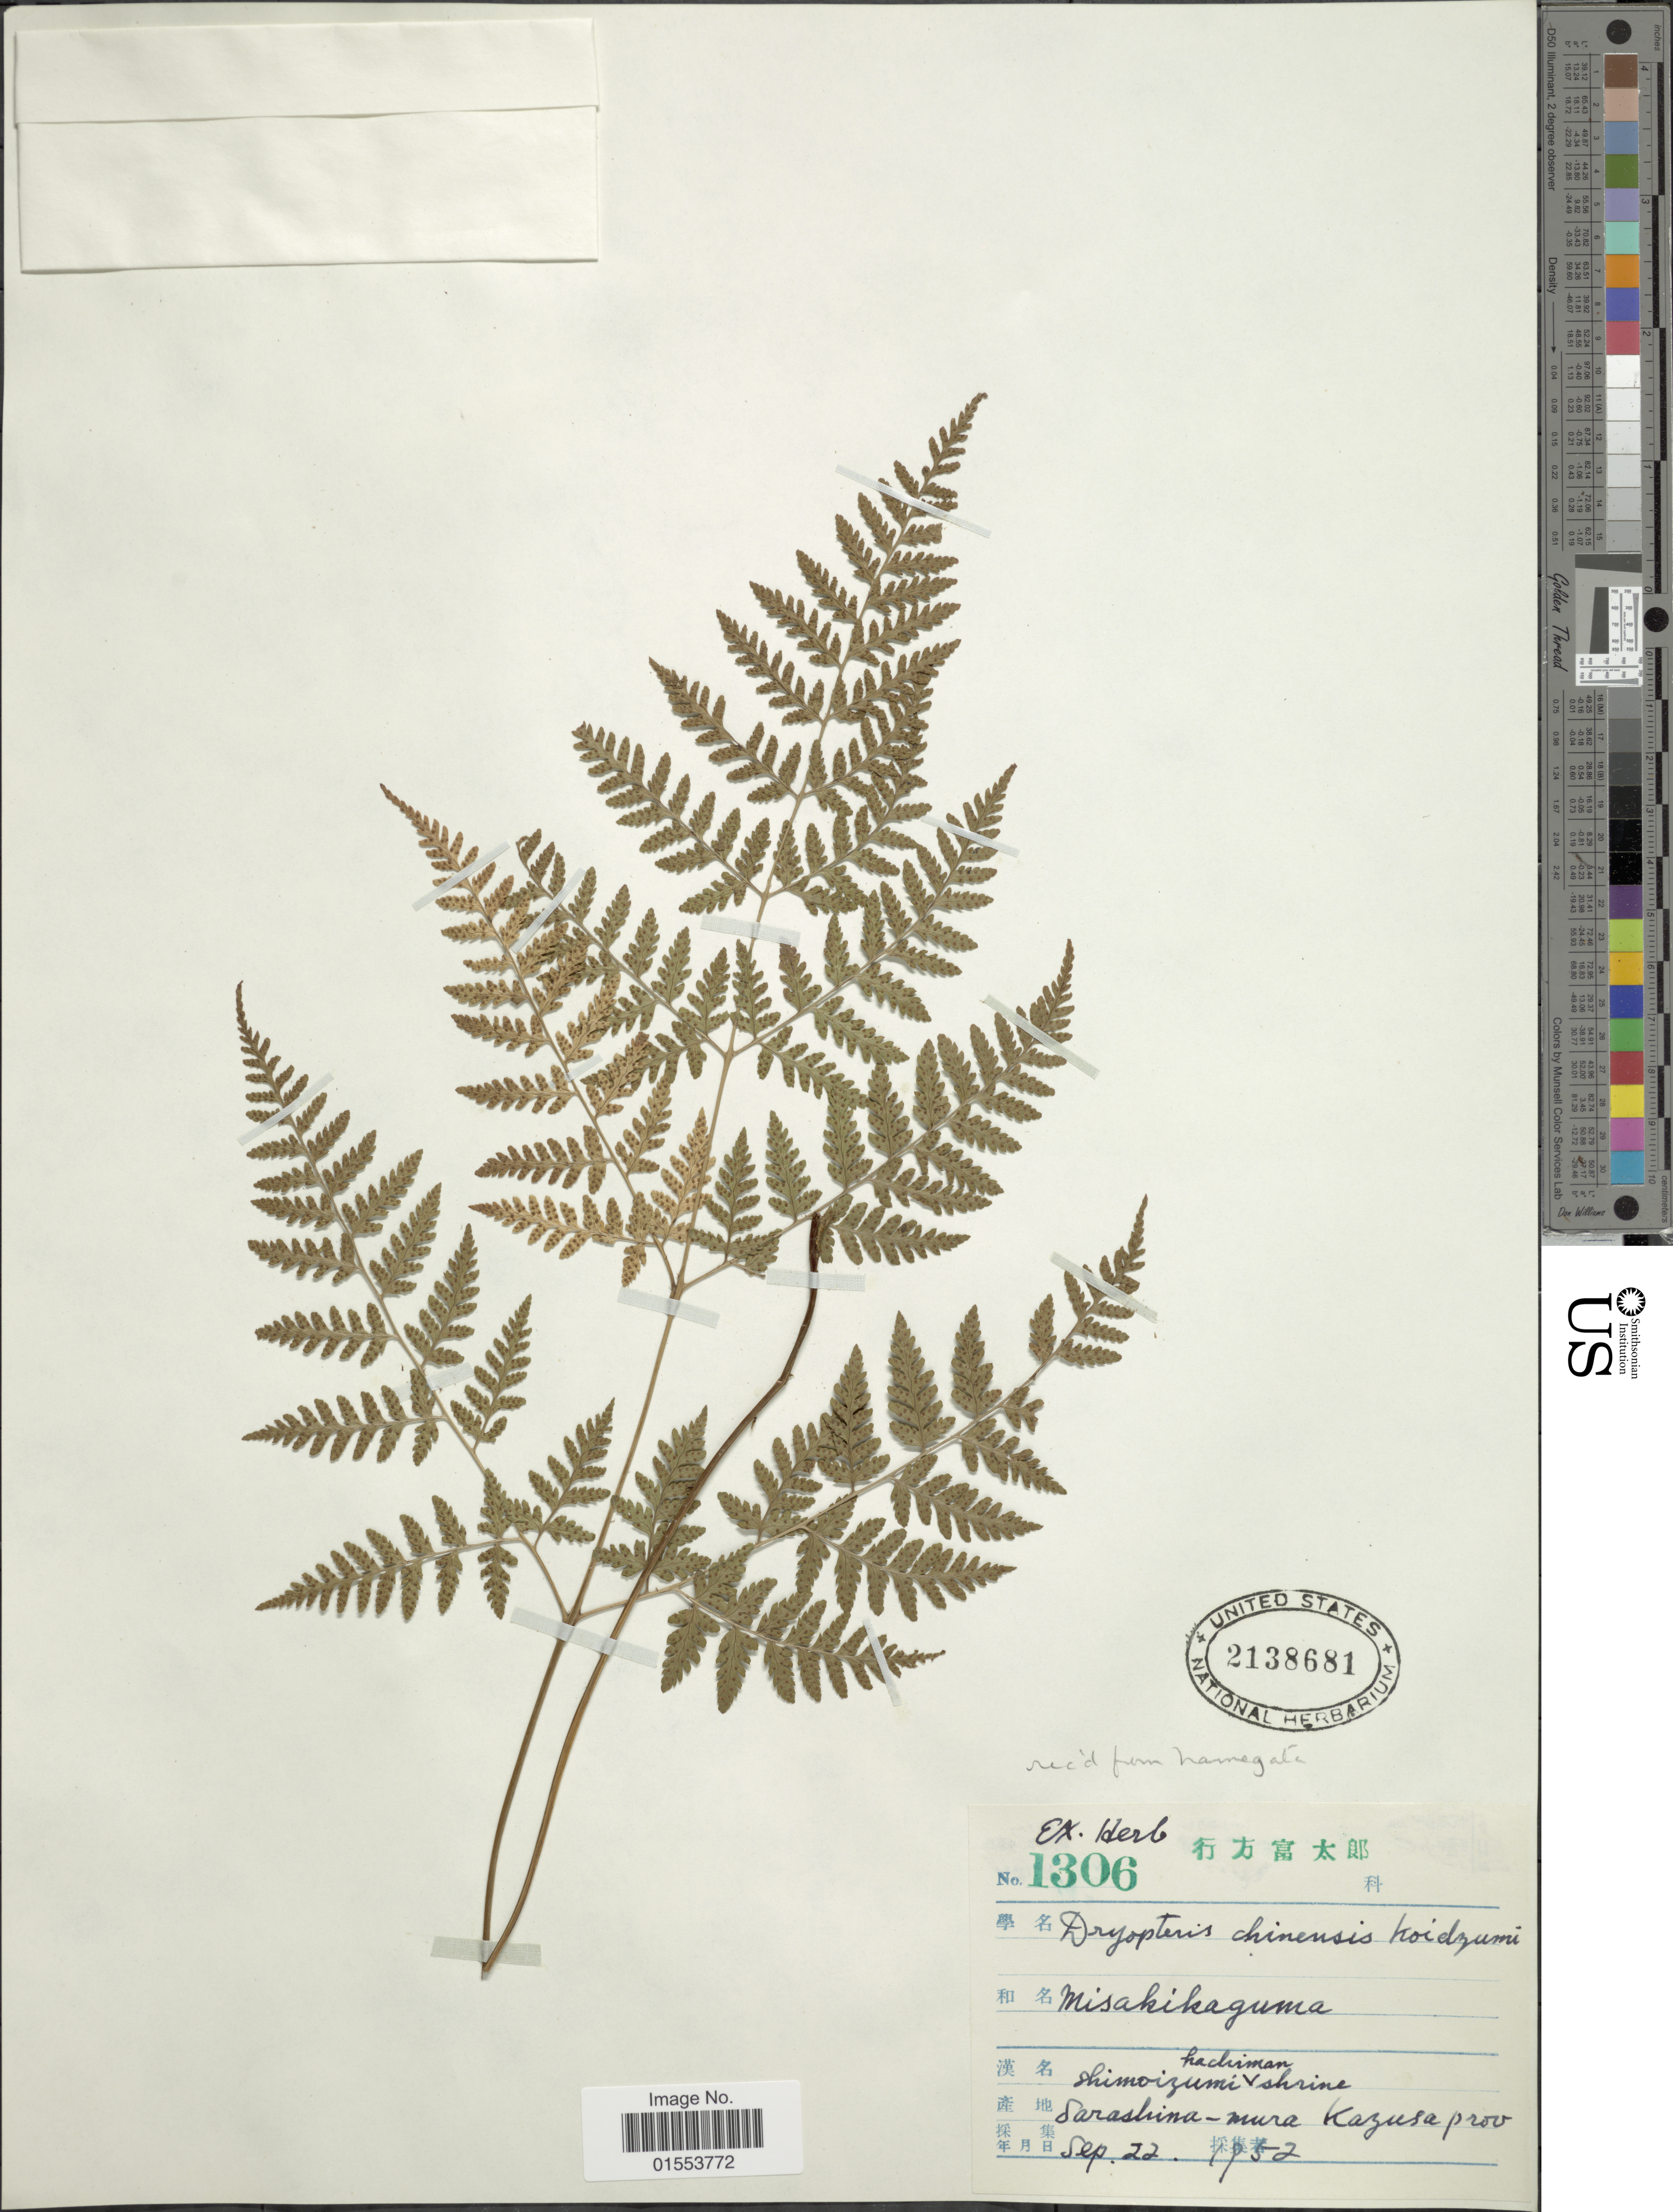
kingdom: Plantae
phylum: Tracheophyta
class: Polypodiopsida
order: Polypodiales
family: Dryopteridaceae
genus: Dryopteris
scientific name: Dryopteris chinensis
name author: (Baker) Koidz.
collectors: ex herb. X.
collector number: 1306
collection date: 1952-09-22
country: Japan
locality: Shimoizumi hachiman schrine, Sarashina-mura Kazusa prov.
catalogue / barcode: US 2138681